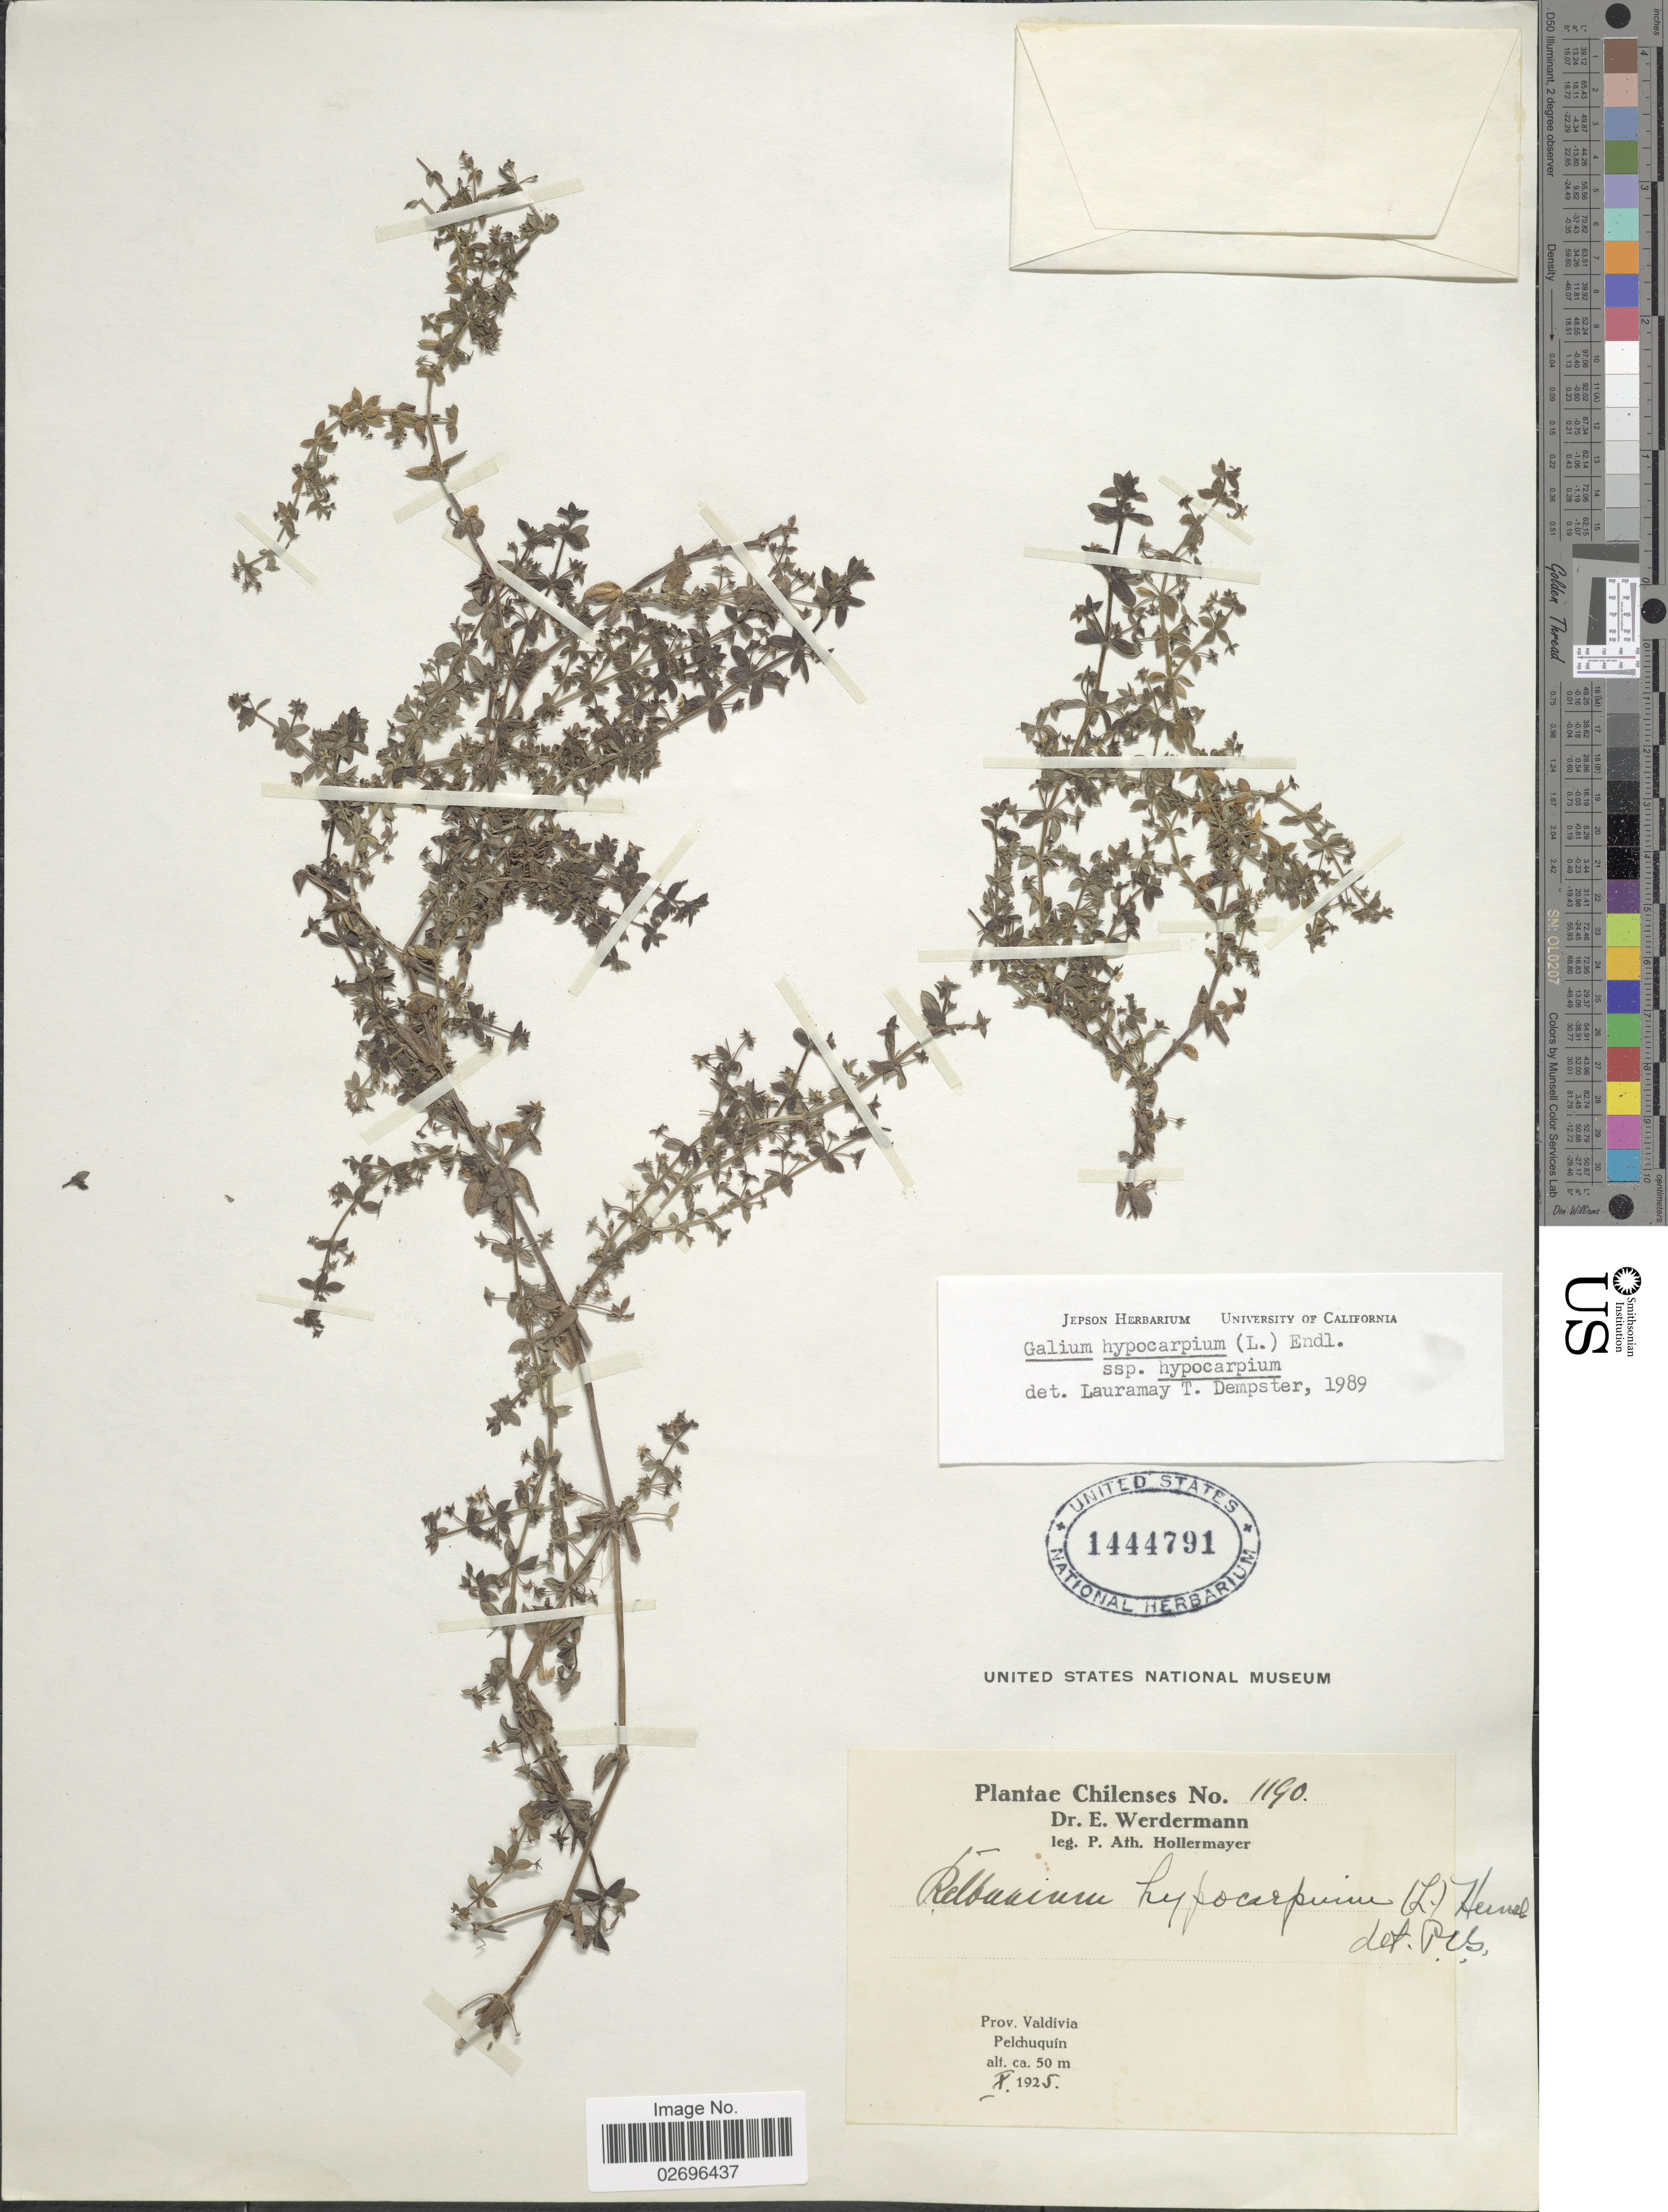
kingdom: Plantae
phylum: Tracheophyta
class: Magnoliopsida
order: Gentianales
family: Rubiaceae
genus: Galium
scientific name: Galium hypocarpium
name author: (L.) Endl. ex Griseb.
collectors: P. Hollermayer & E. Werdermann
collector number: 1190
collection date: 1925-10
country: Chile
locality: Prov. Valdivia, Pelchuquin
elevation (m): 50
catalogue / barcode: US 1444791